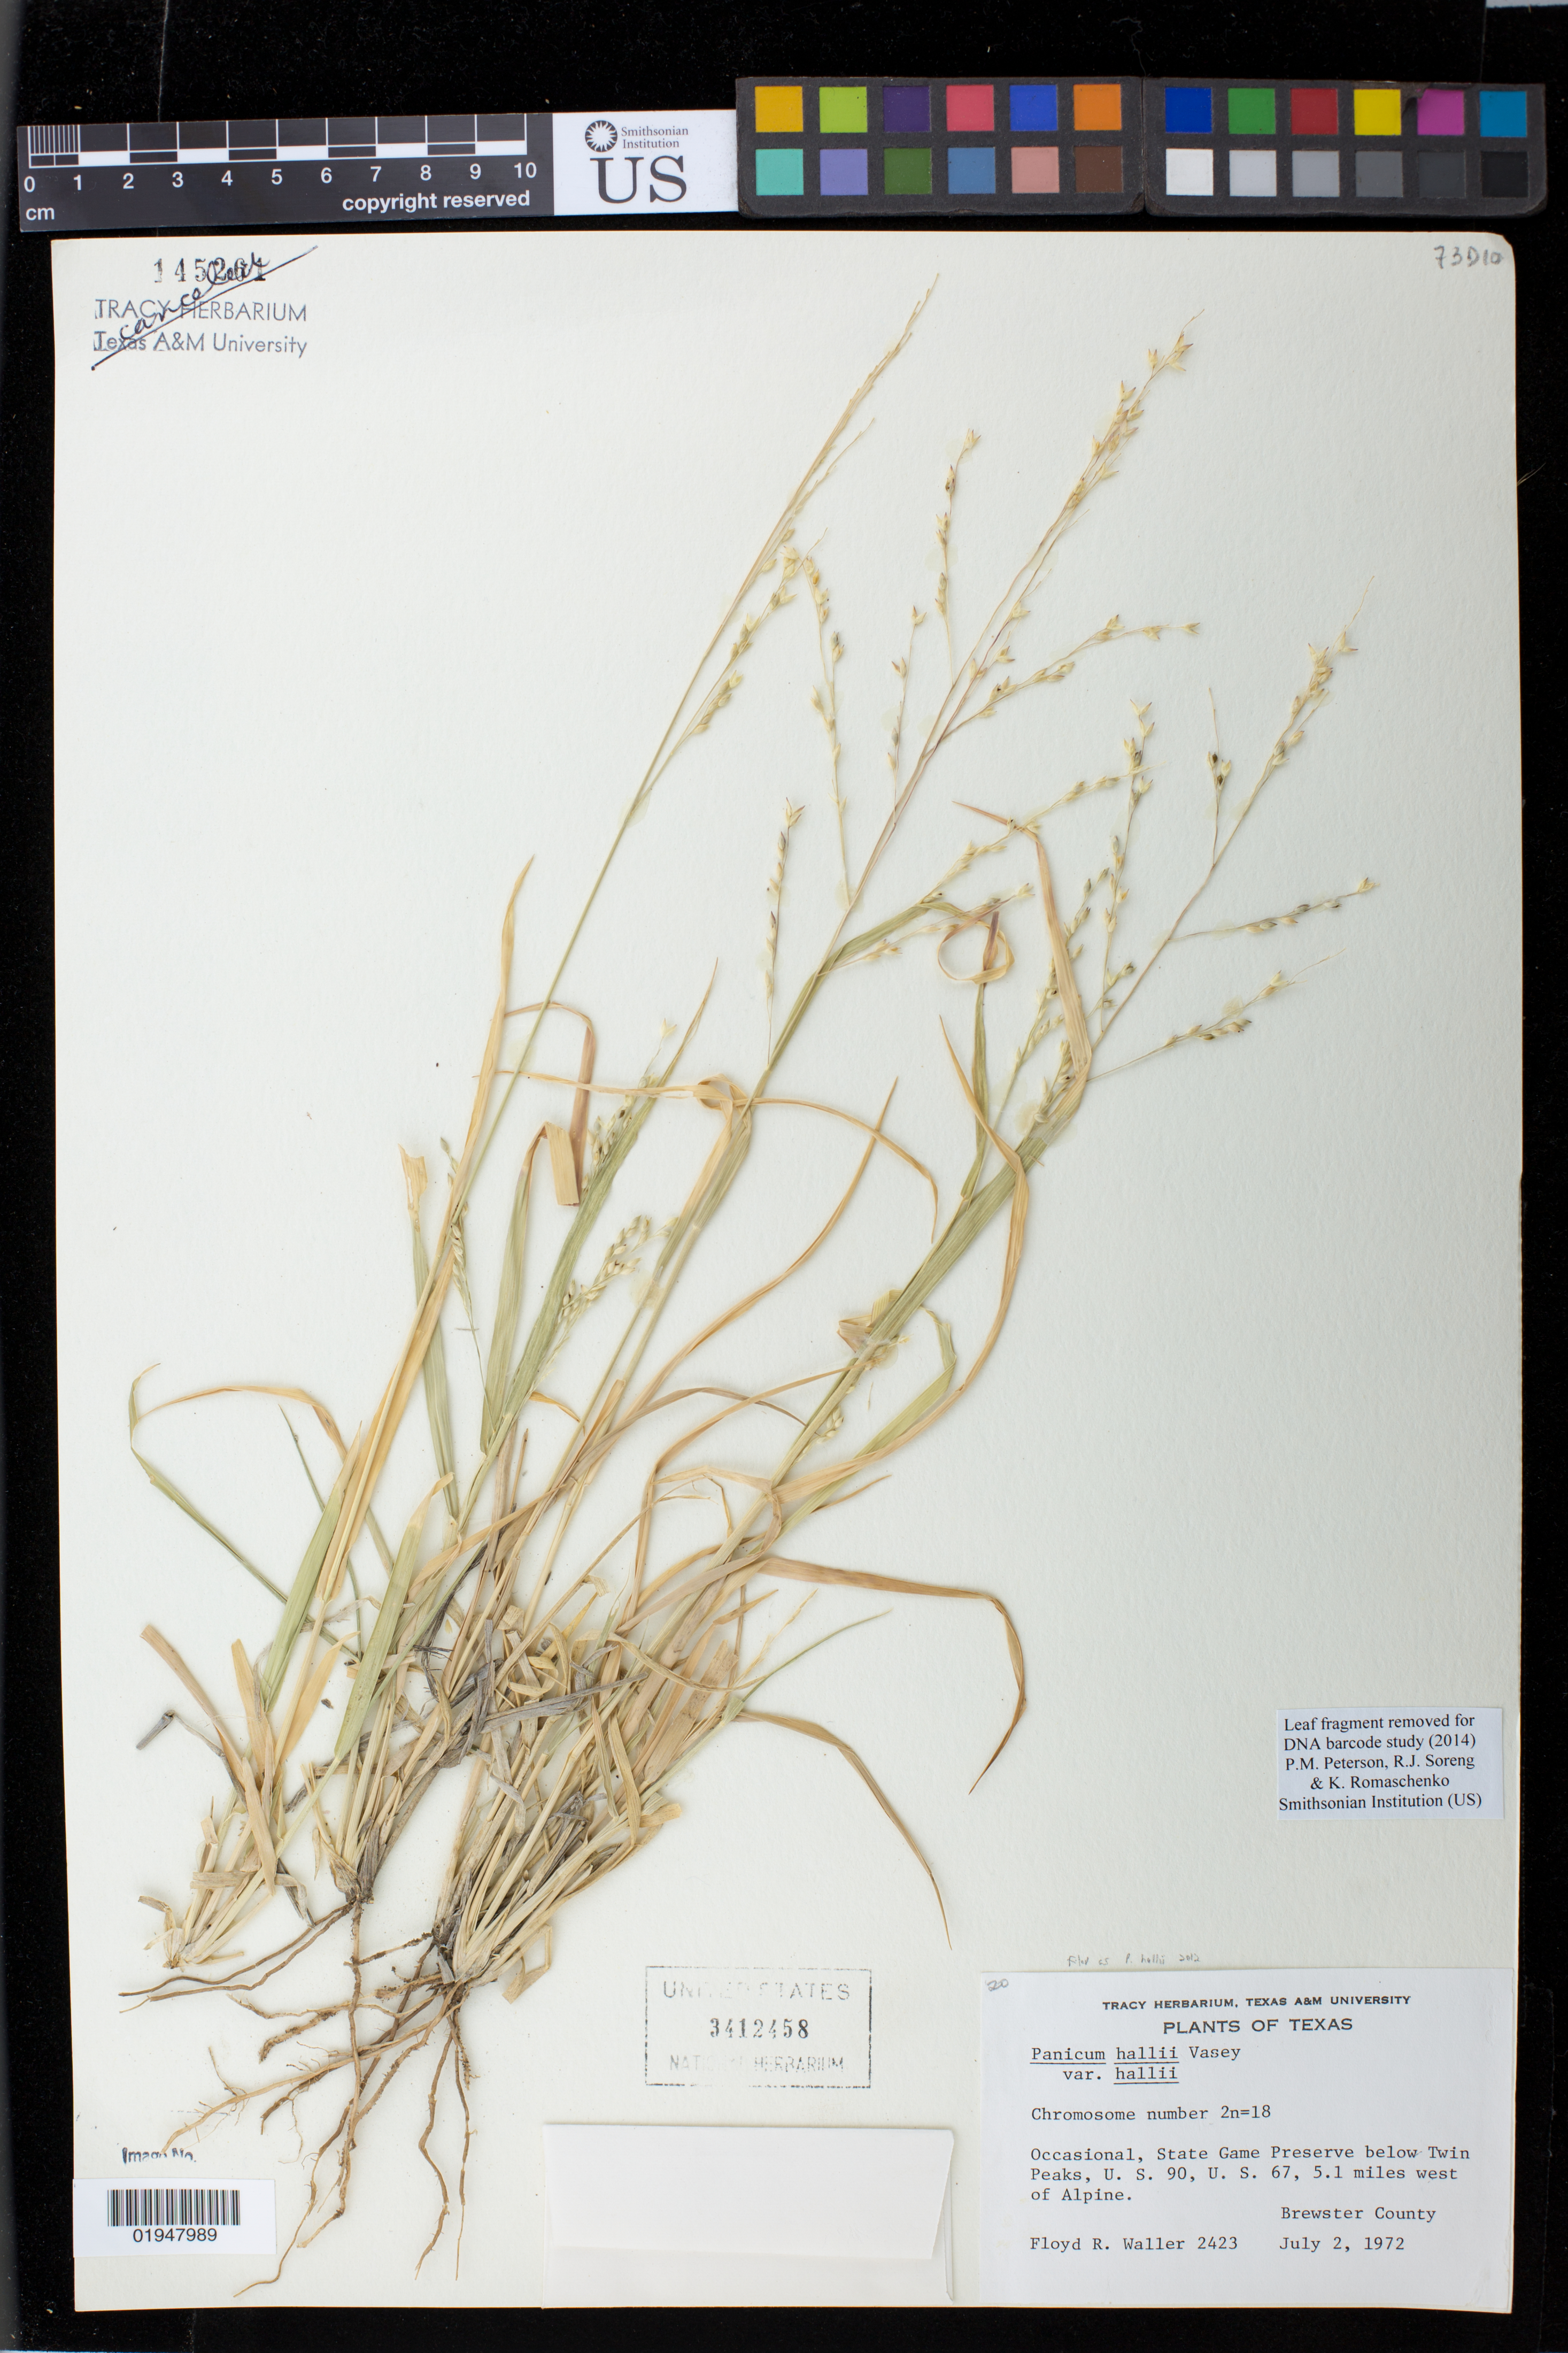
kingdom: Plantae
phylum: Tracheophyta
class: Liliopsida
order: Poales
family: Poaceae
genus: Panicum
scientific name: Panicum hallii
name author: Vasey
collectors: F. R. Waller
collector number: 2423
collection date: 1972-07-02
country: United States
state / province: Texas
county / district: Brewster County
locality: State Game Preserve below Twin Peaks, U.S. 90, U.S. 67, 5.1 miles west of Alpine.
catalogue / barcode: US 3412458